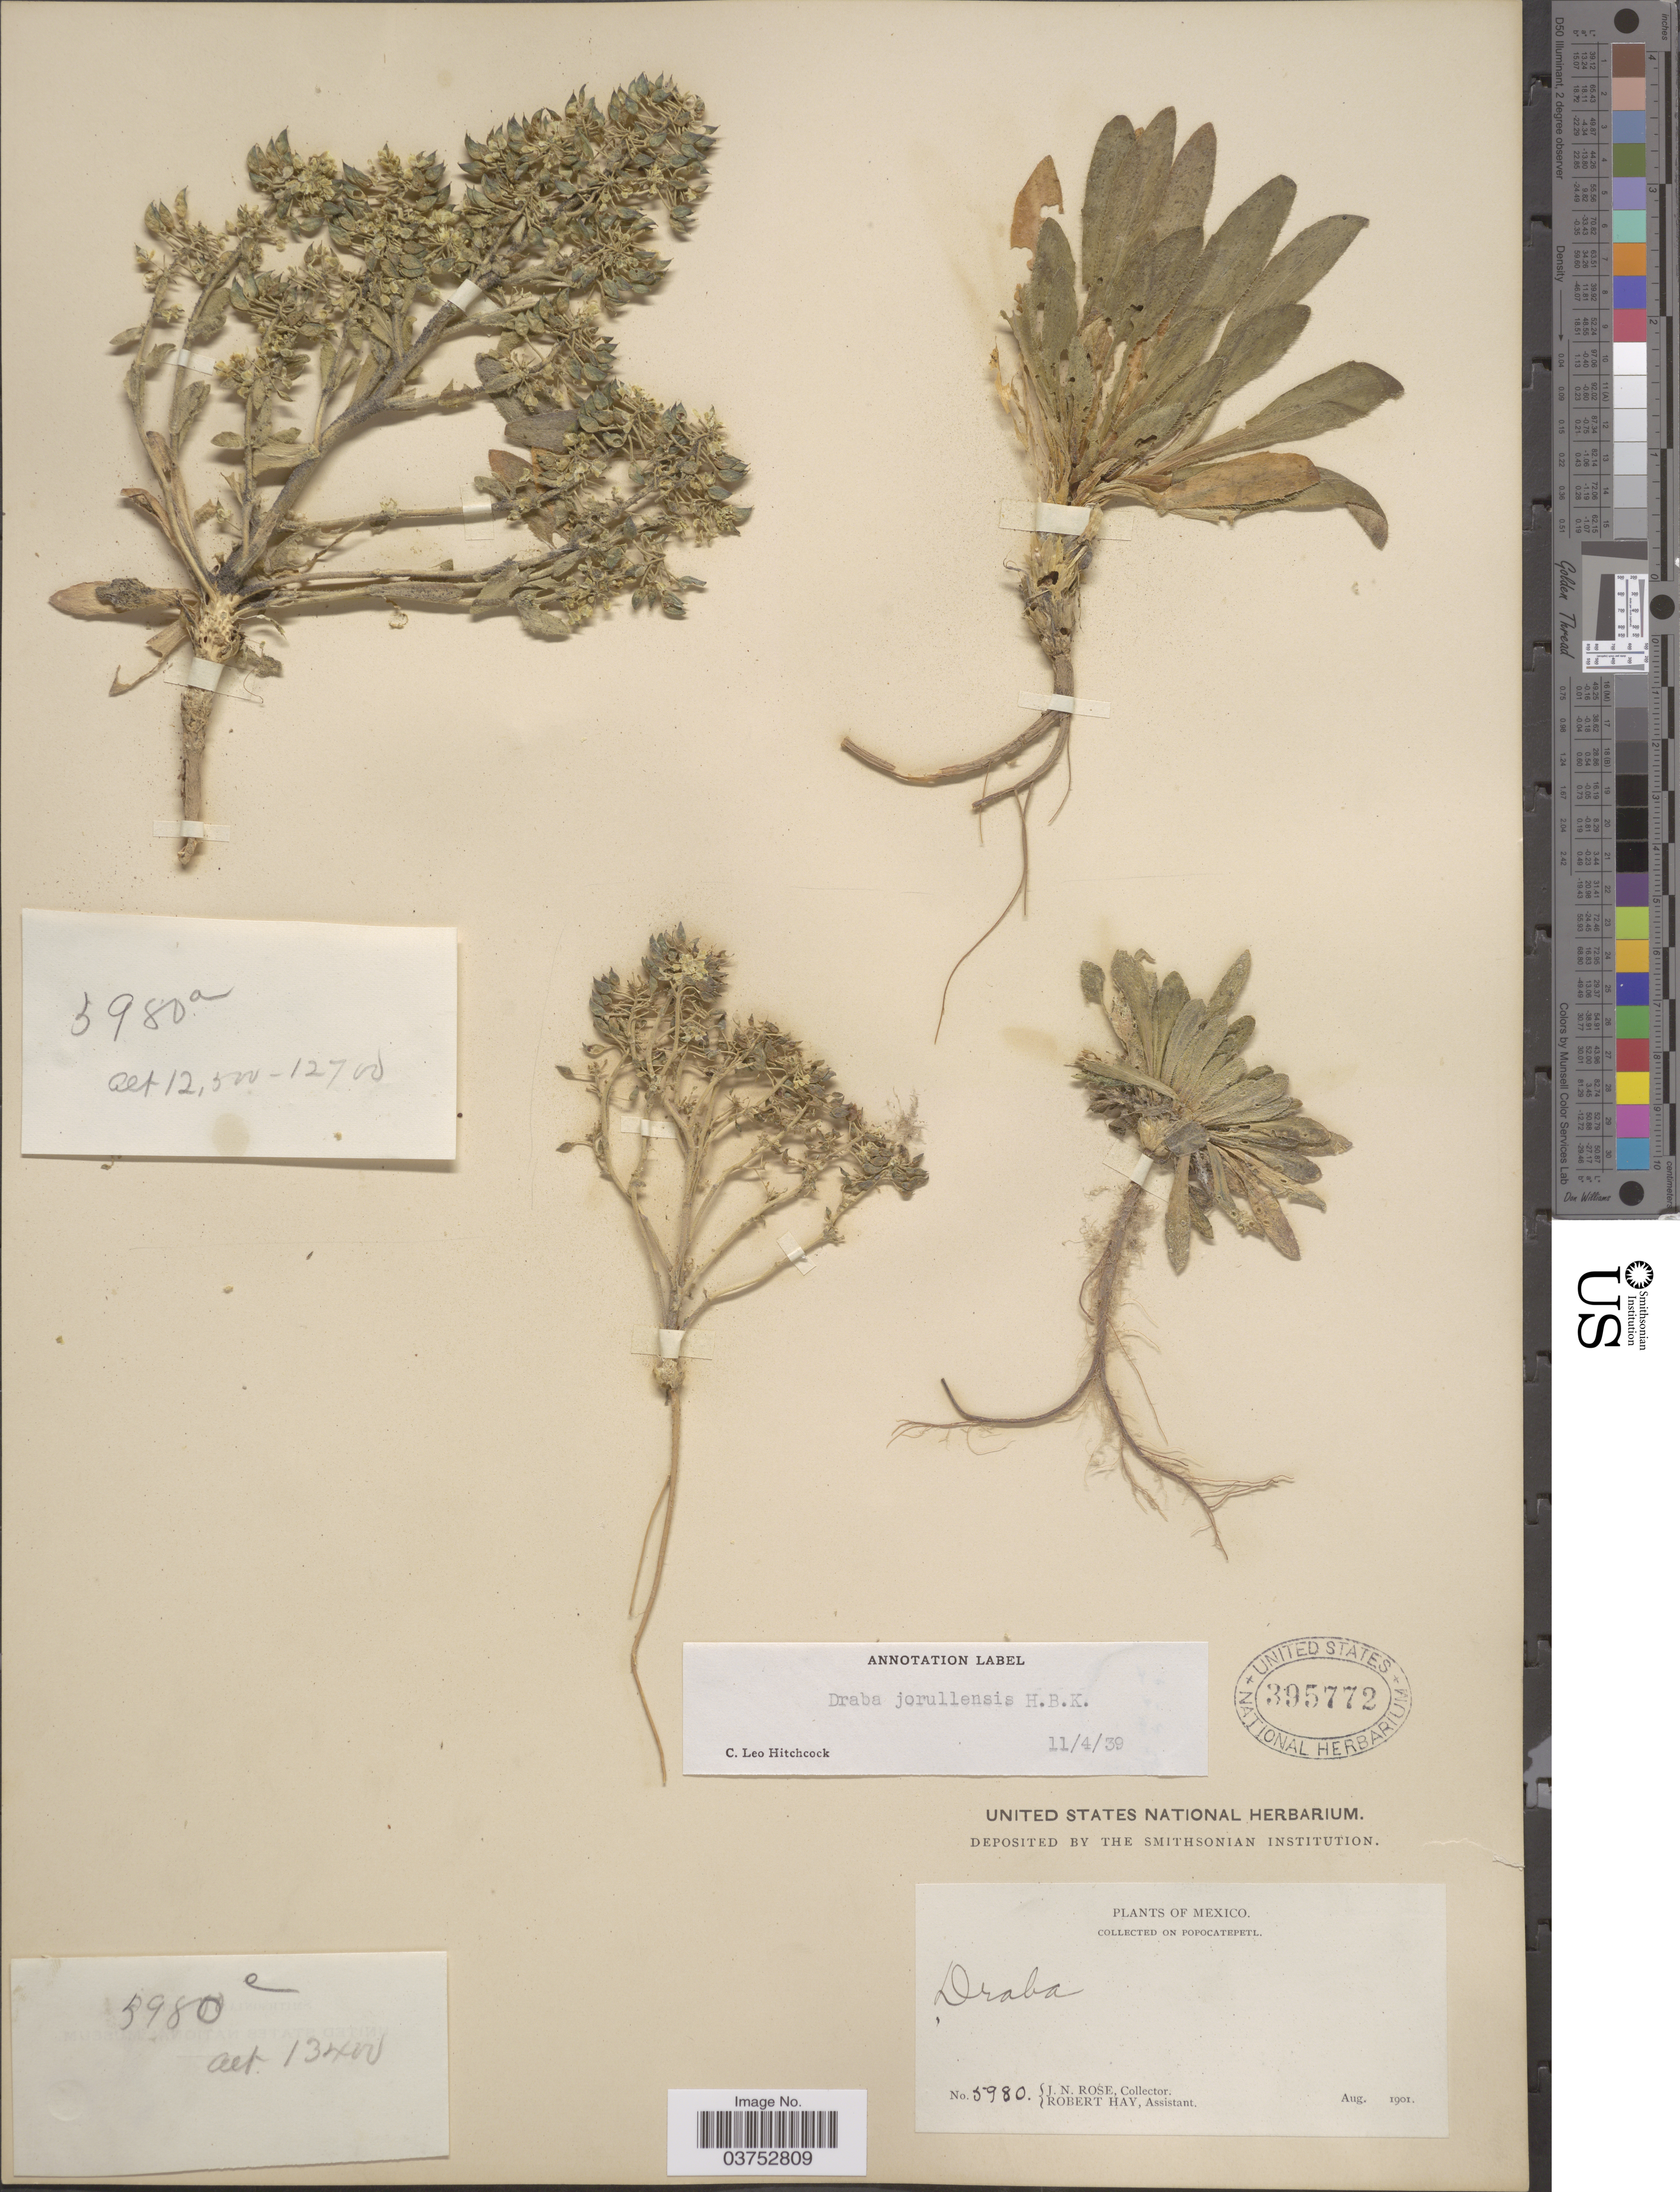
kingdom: Plantae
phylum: Tracheophyta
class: Magnoliopsida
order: Brassicales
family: Brassicaceae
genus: Draba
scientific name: Draba jorullensis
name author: Kunth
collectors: J. N. Rose & R. H. Hay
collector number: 5980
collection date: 1901-08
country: Mexico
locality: On Popocatepetl.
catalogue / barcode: US 395772